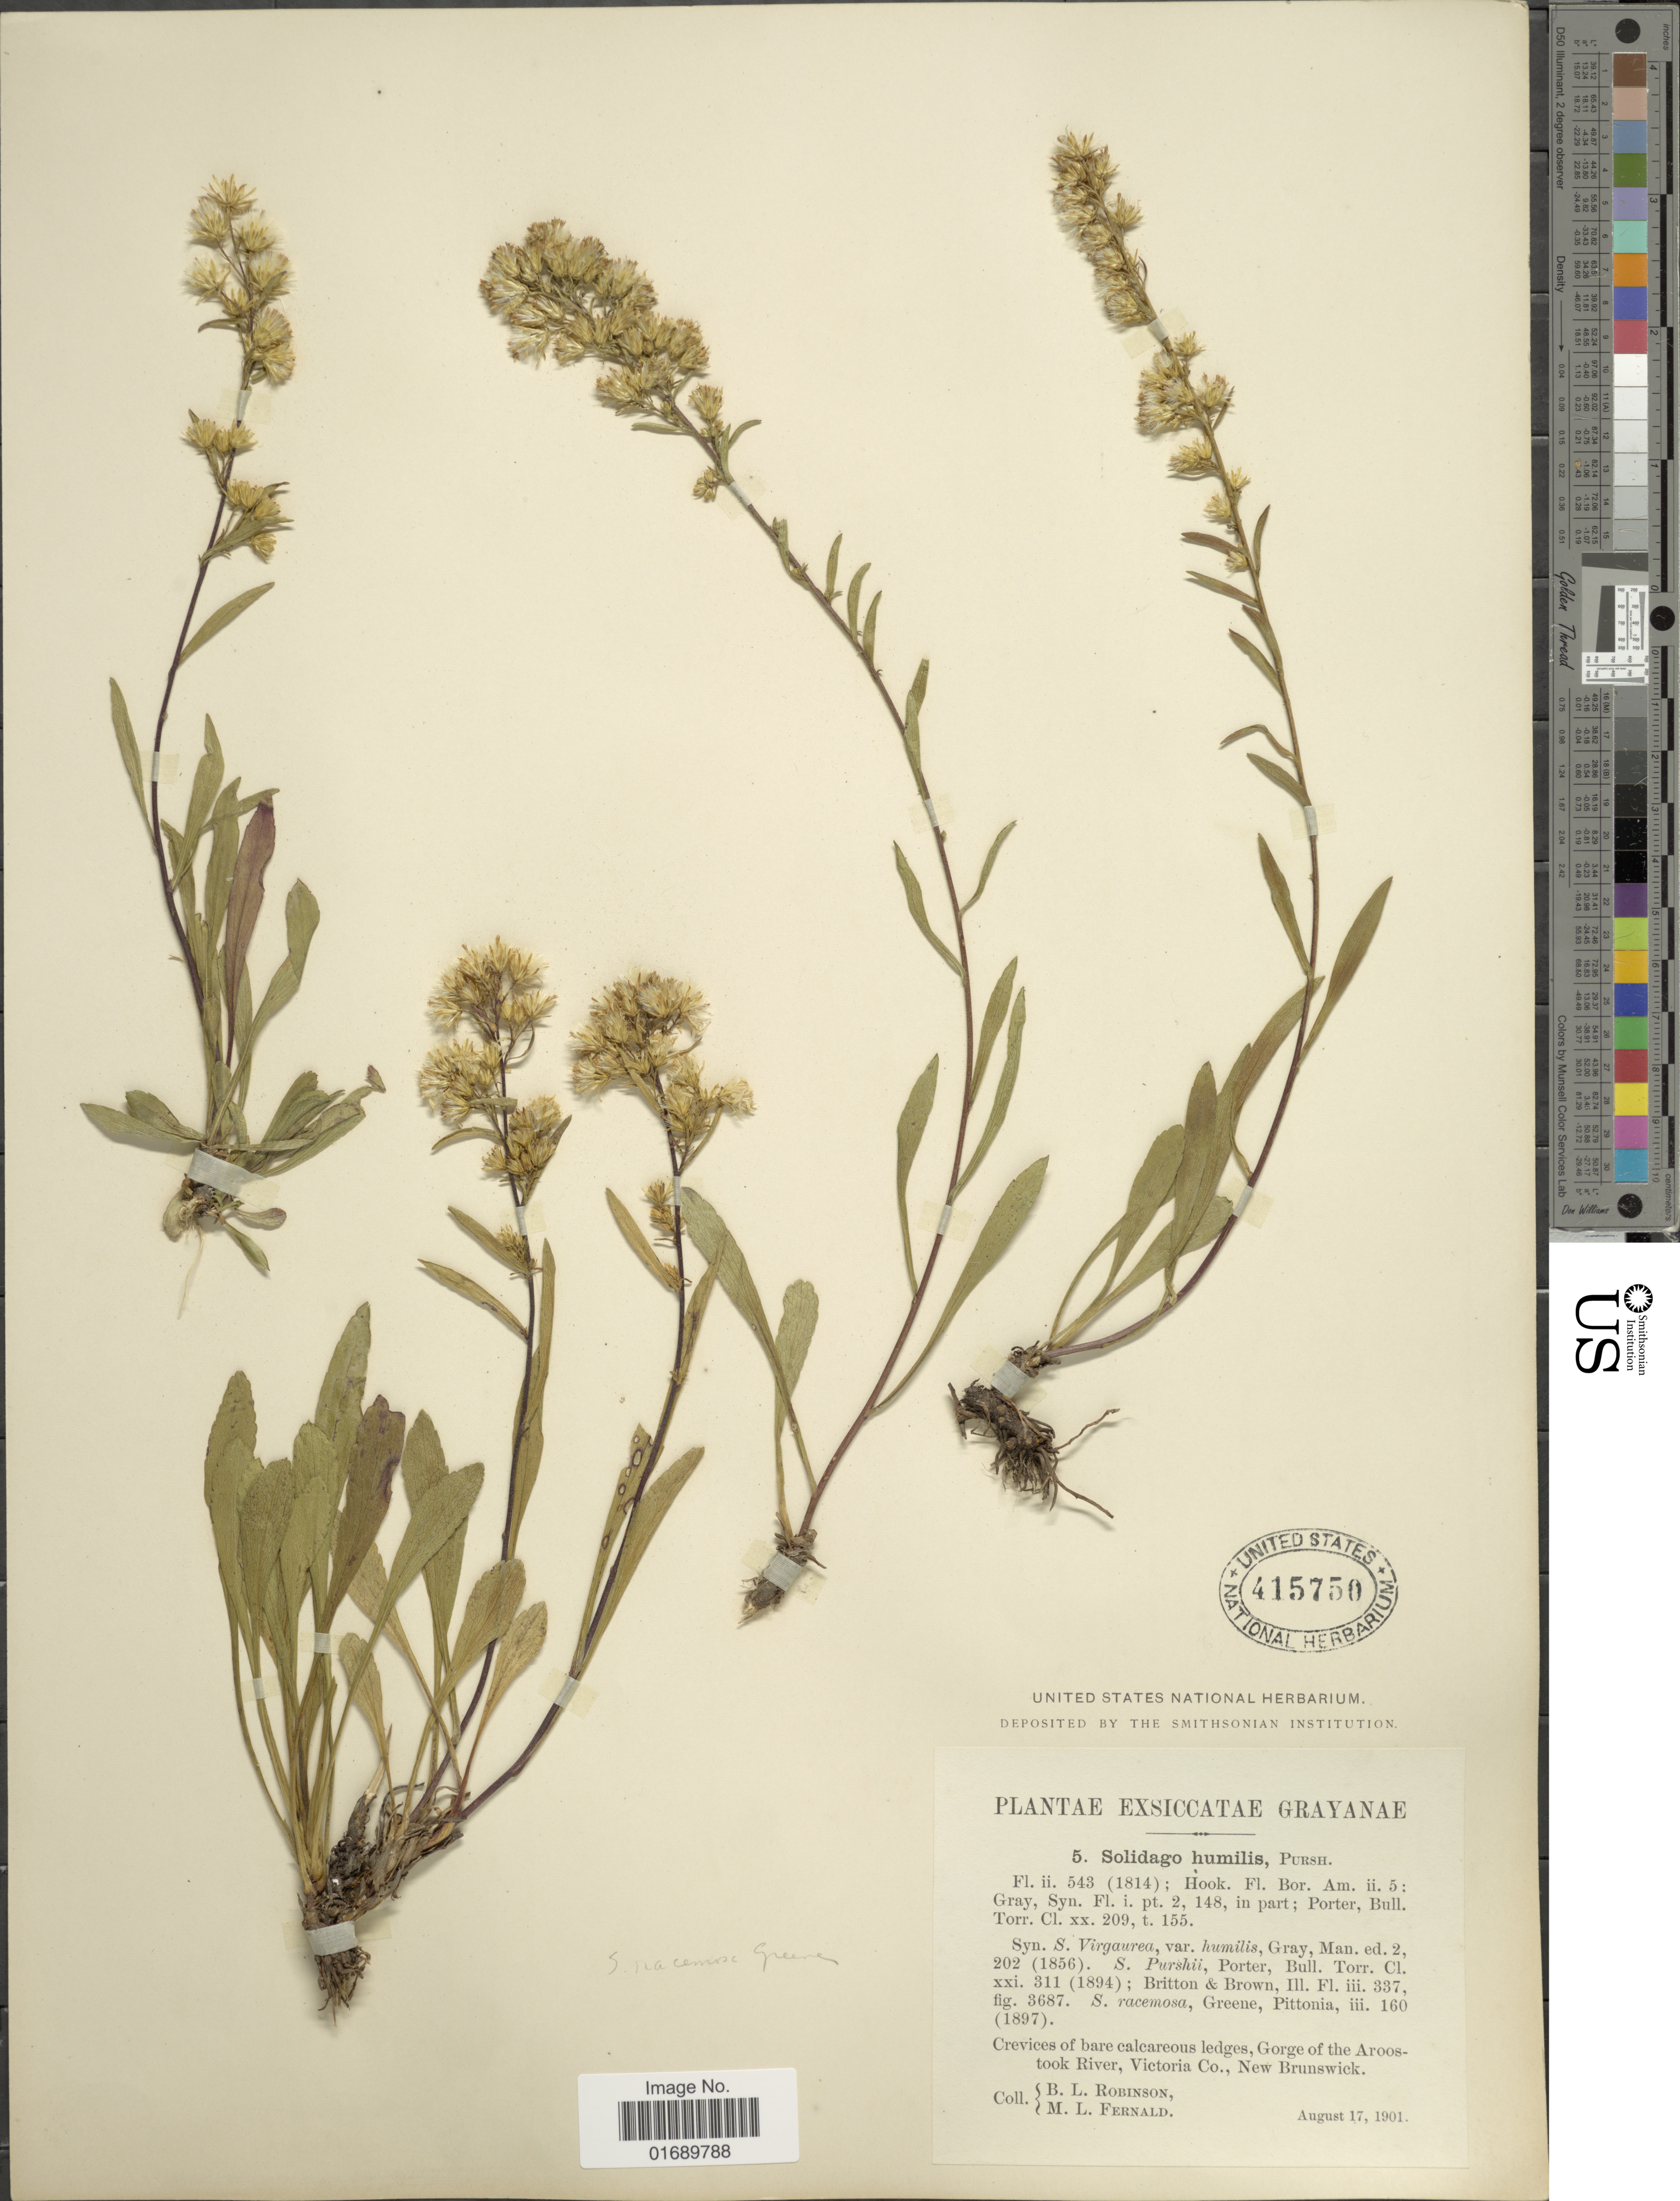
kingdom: Plantae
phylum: Tracheophyta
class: Magnoliopsida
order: Asterales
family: Asteraceae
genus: Solidago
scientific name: Solidago racemosa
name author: Greene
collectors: B. L. Robinson & M. L. Fernald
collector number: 5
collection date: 1901-08-17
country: Canada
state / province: New Brunswick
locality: Crevices of bare calcareous ledges, Gorge of the Aroostook River, Victoria Co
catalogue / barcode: US 415750